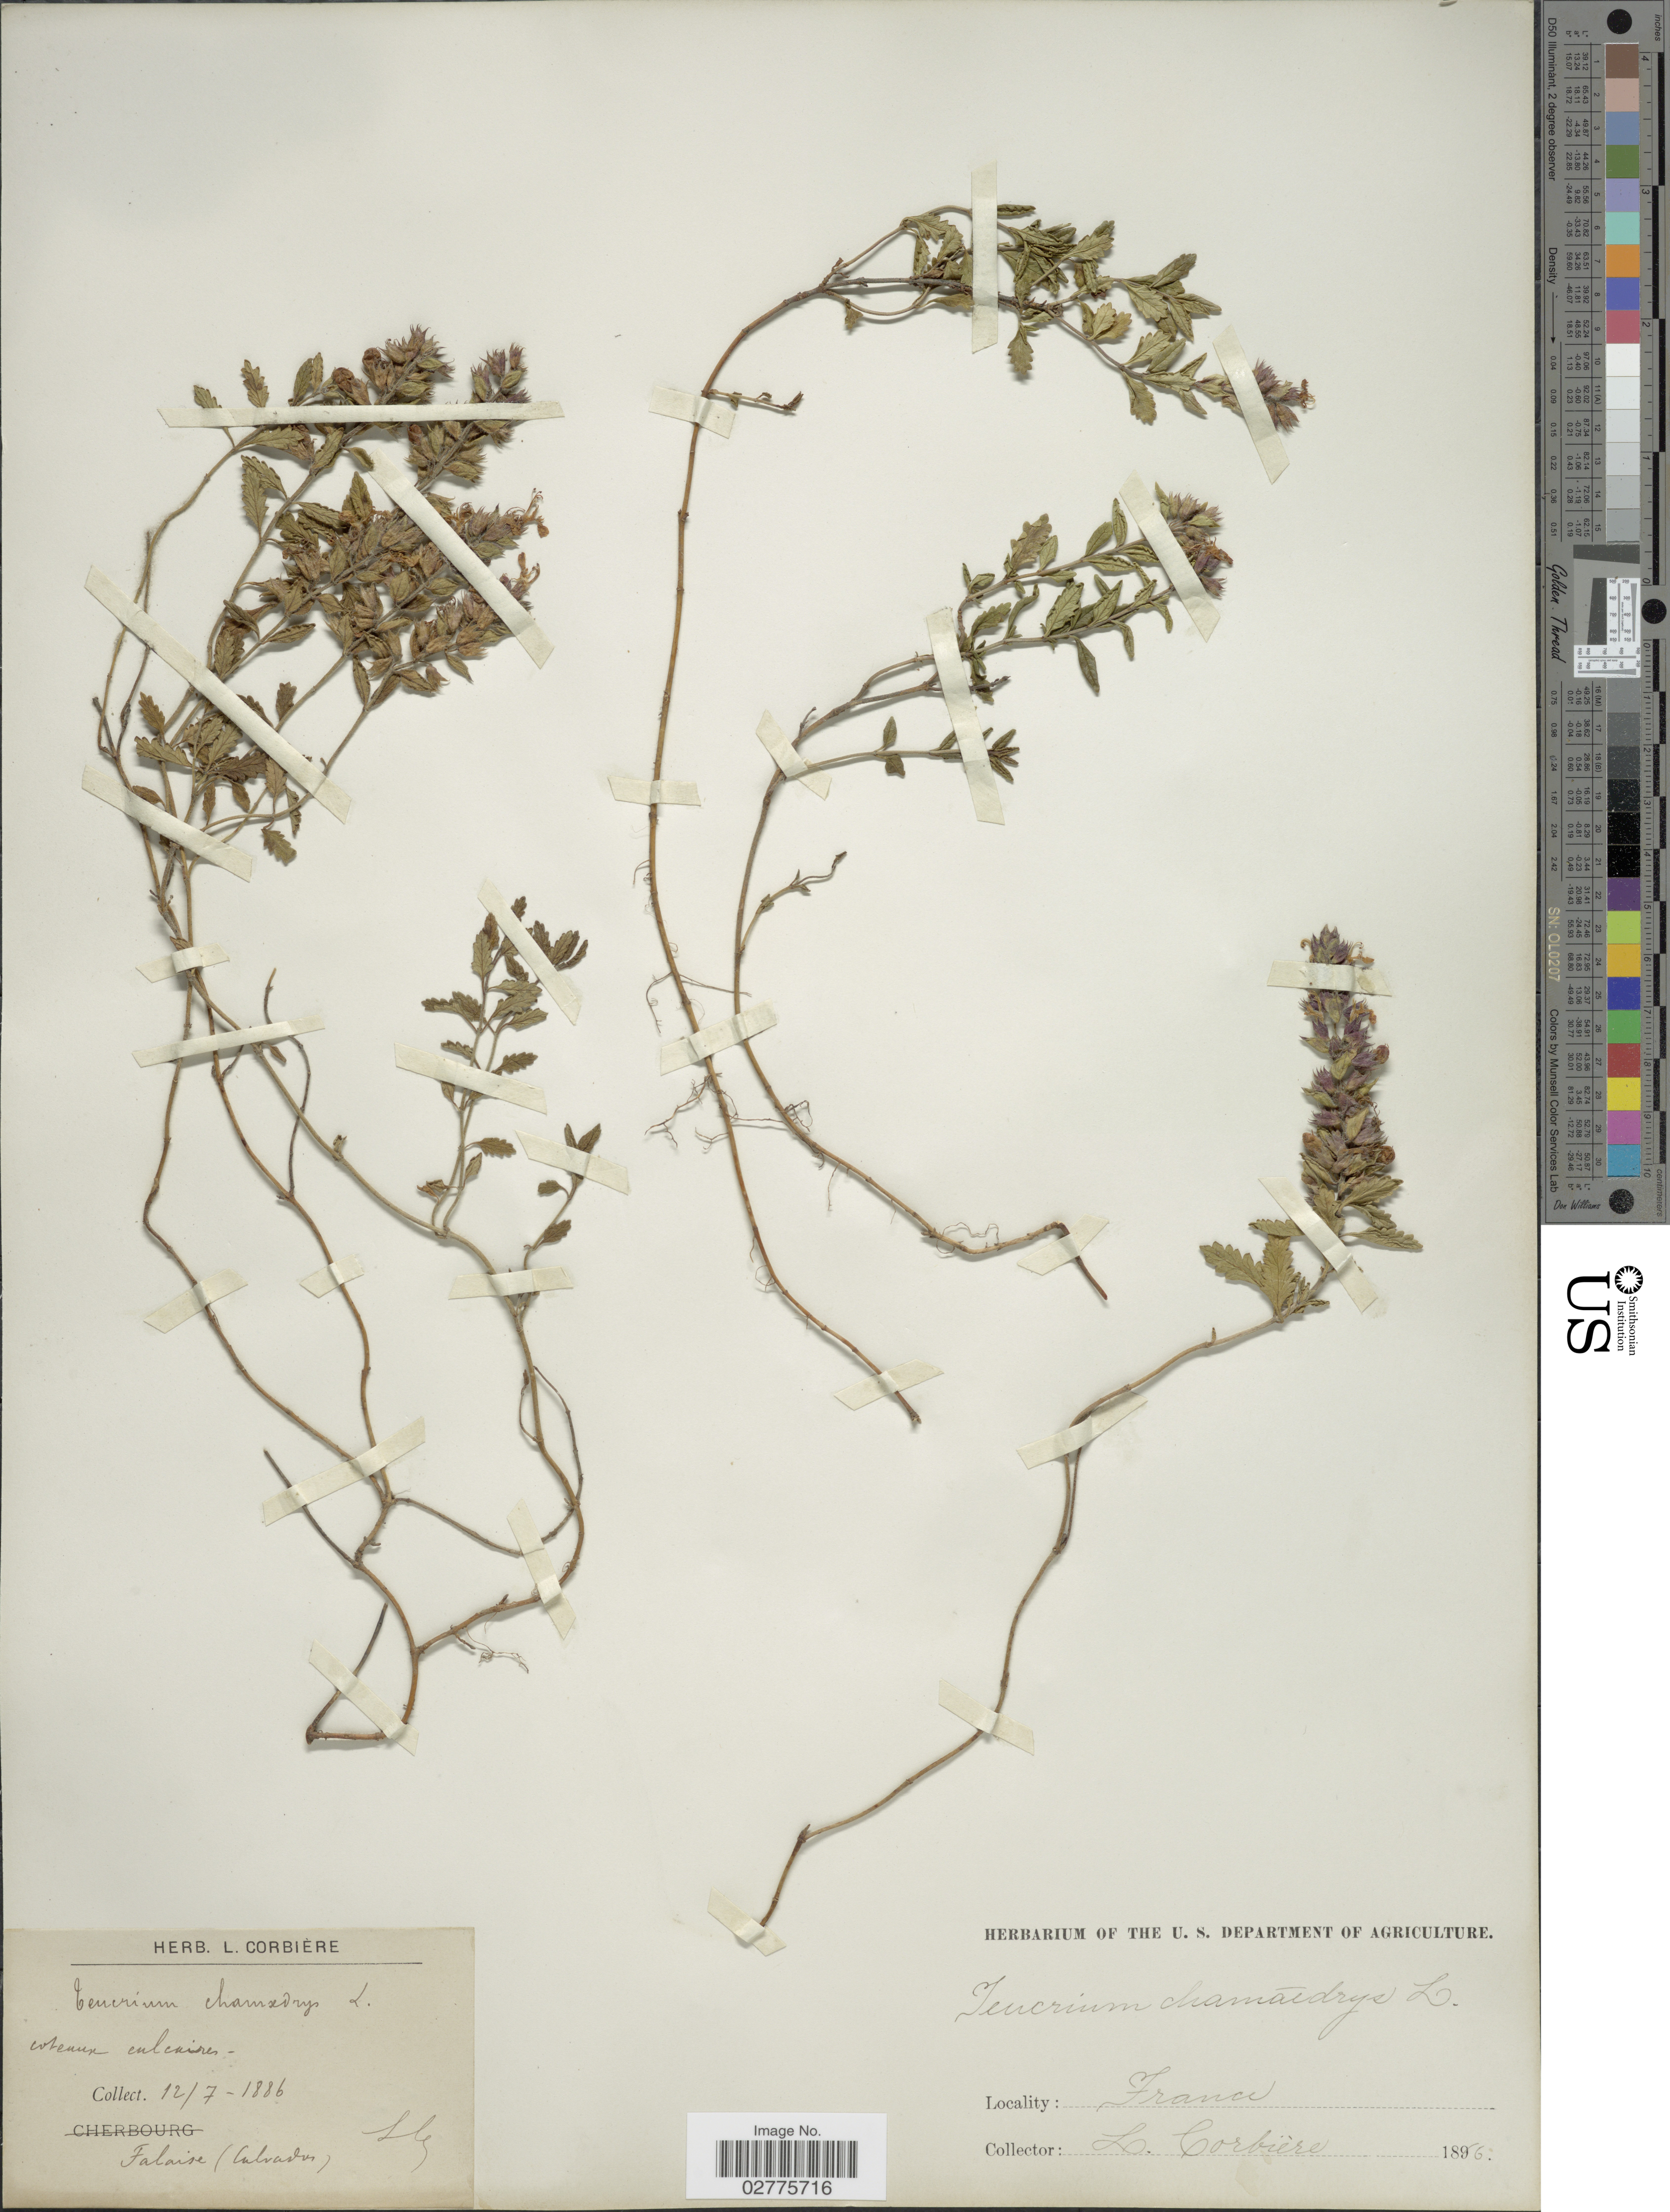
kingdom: Plantae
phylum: Tracheophyta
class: Magnoliopsida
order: Lamiales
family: Lamiaceae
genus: Teucrium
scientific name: Teucrium chamaedrys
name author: L.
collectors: L. Corbière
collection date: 1886-07-12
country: France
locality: Falaise (Labrador).